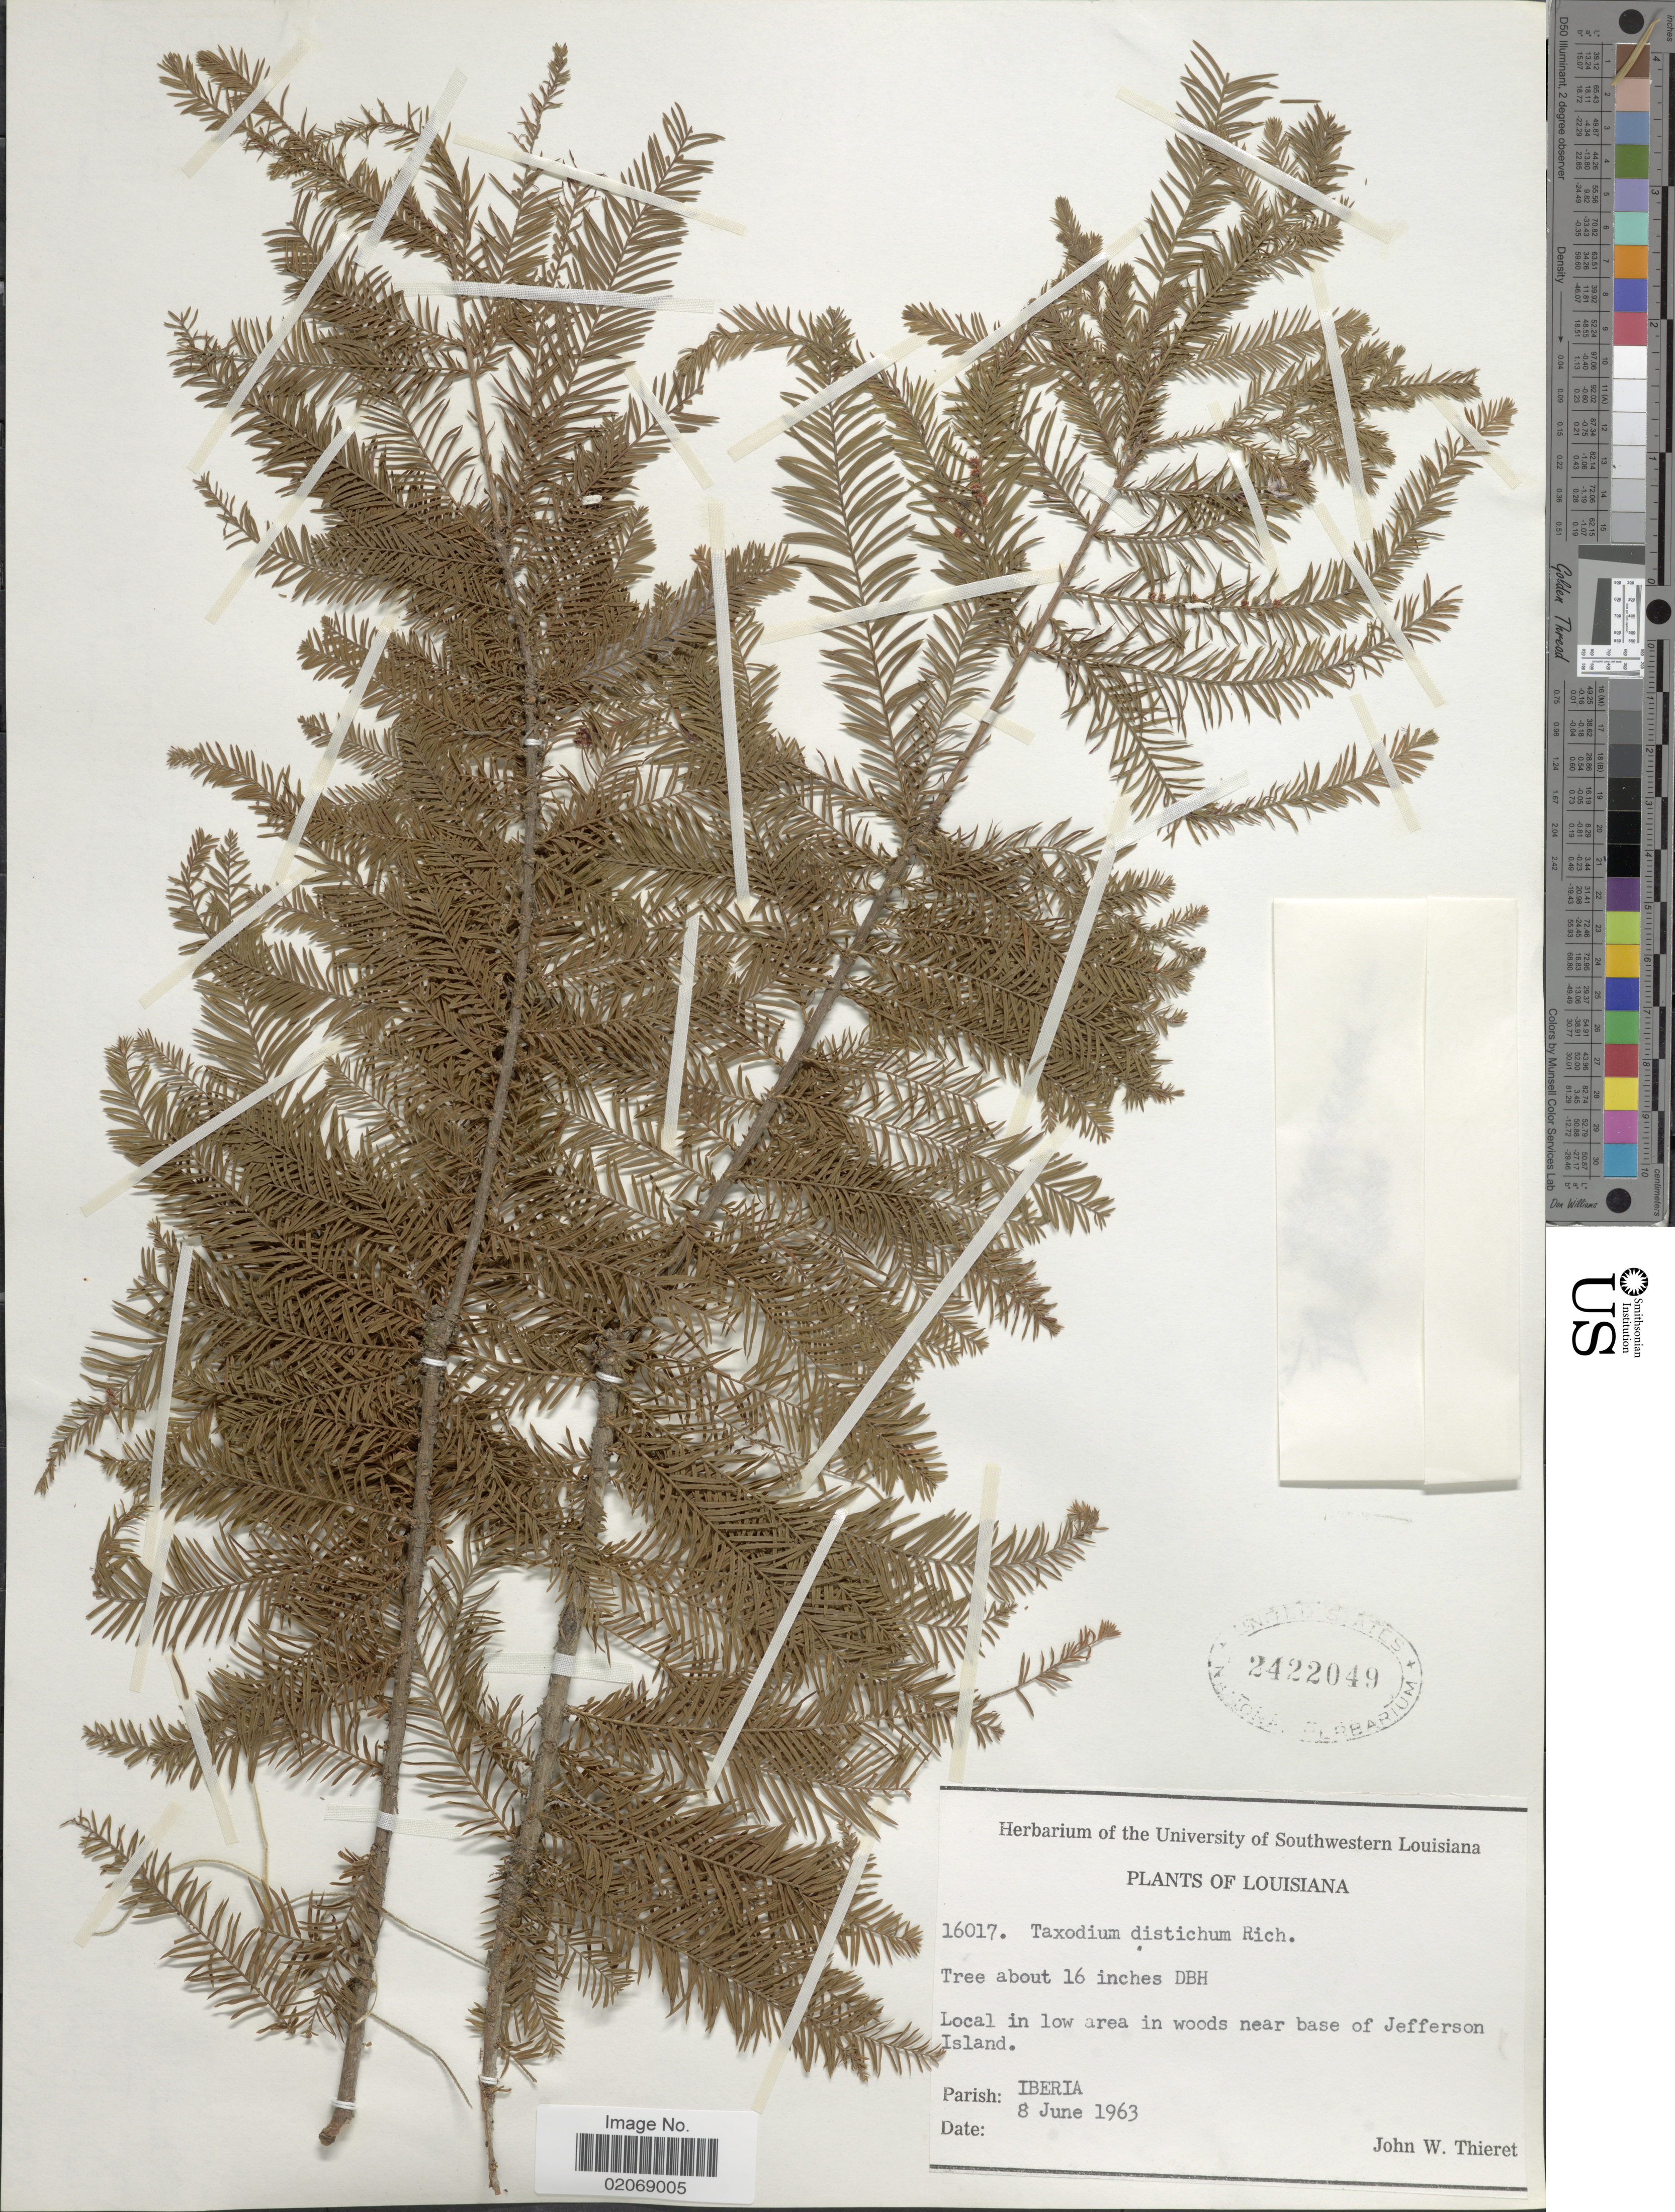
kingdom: Plantae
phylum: Tracheophyta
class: Pinopsida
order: Pinales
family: Cupressaceae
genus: Taxodium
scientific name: Taxodium distichum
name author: (L.) Rich.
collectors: J. W. Thieret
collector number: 16017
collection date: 1963-06-08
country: United States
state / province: Louisiana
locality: Near base of Jefferson Island. Parish Iberia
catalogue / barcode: US 2422049